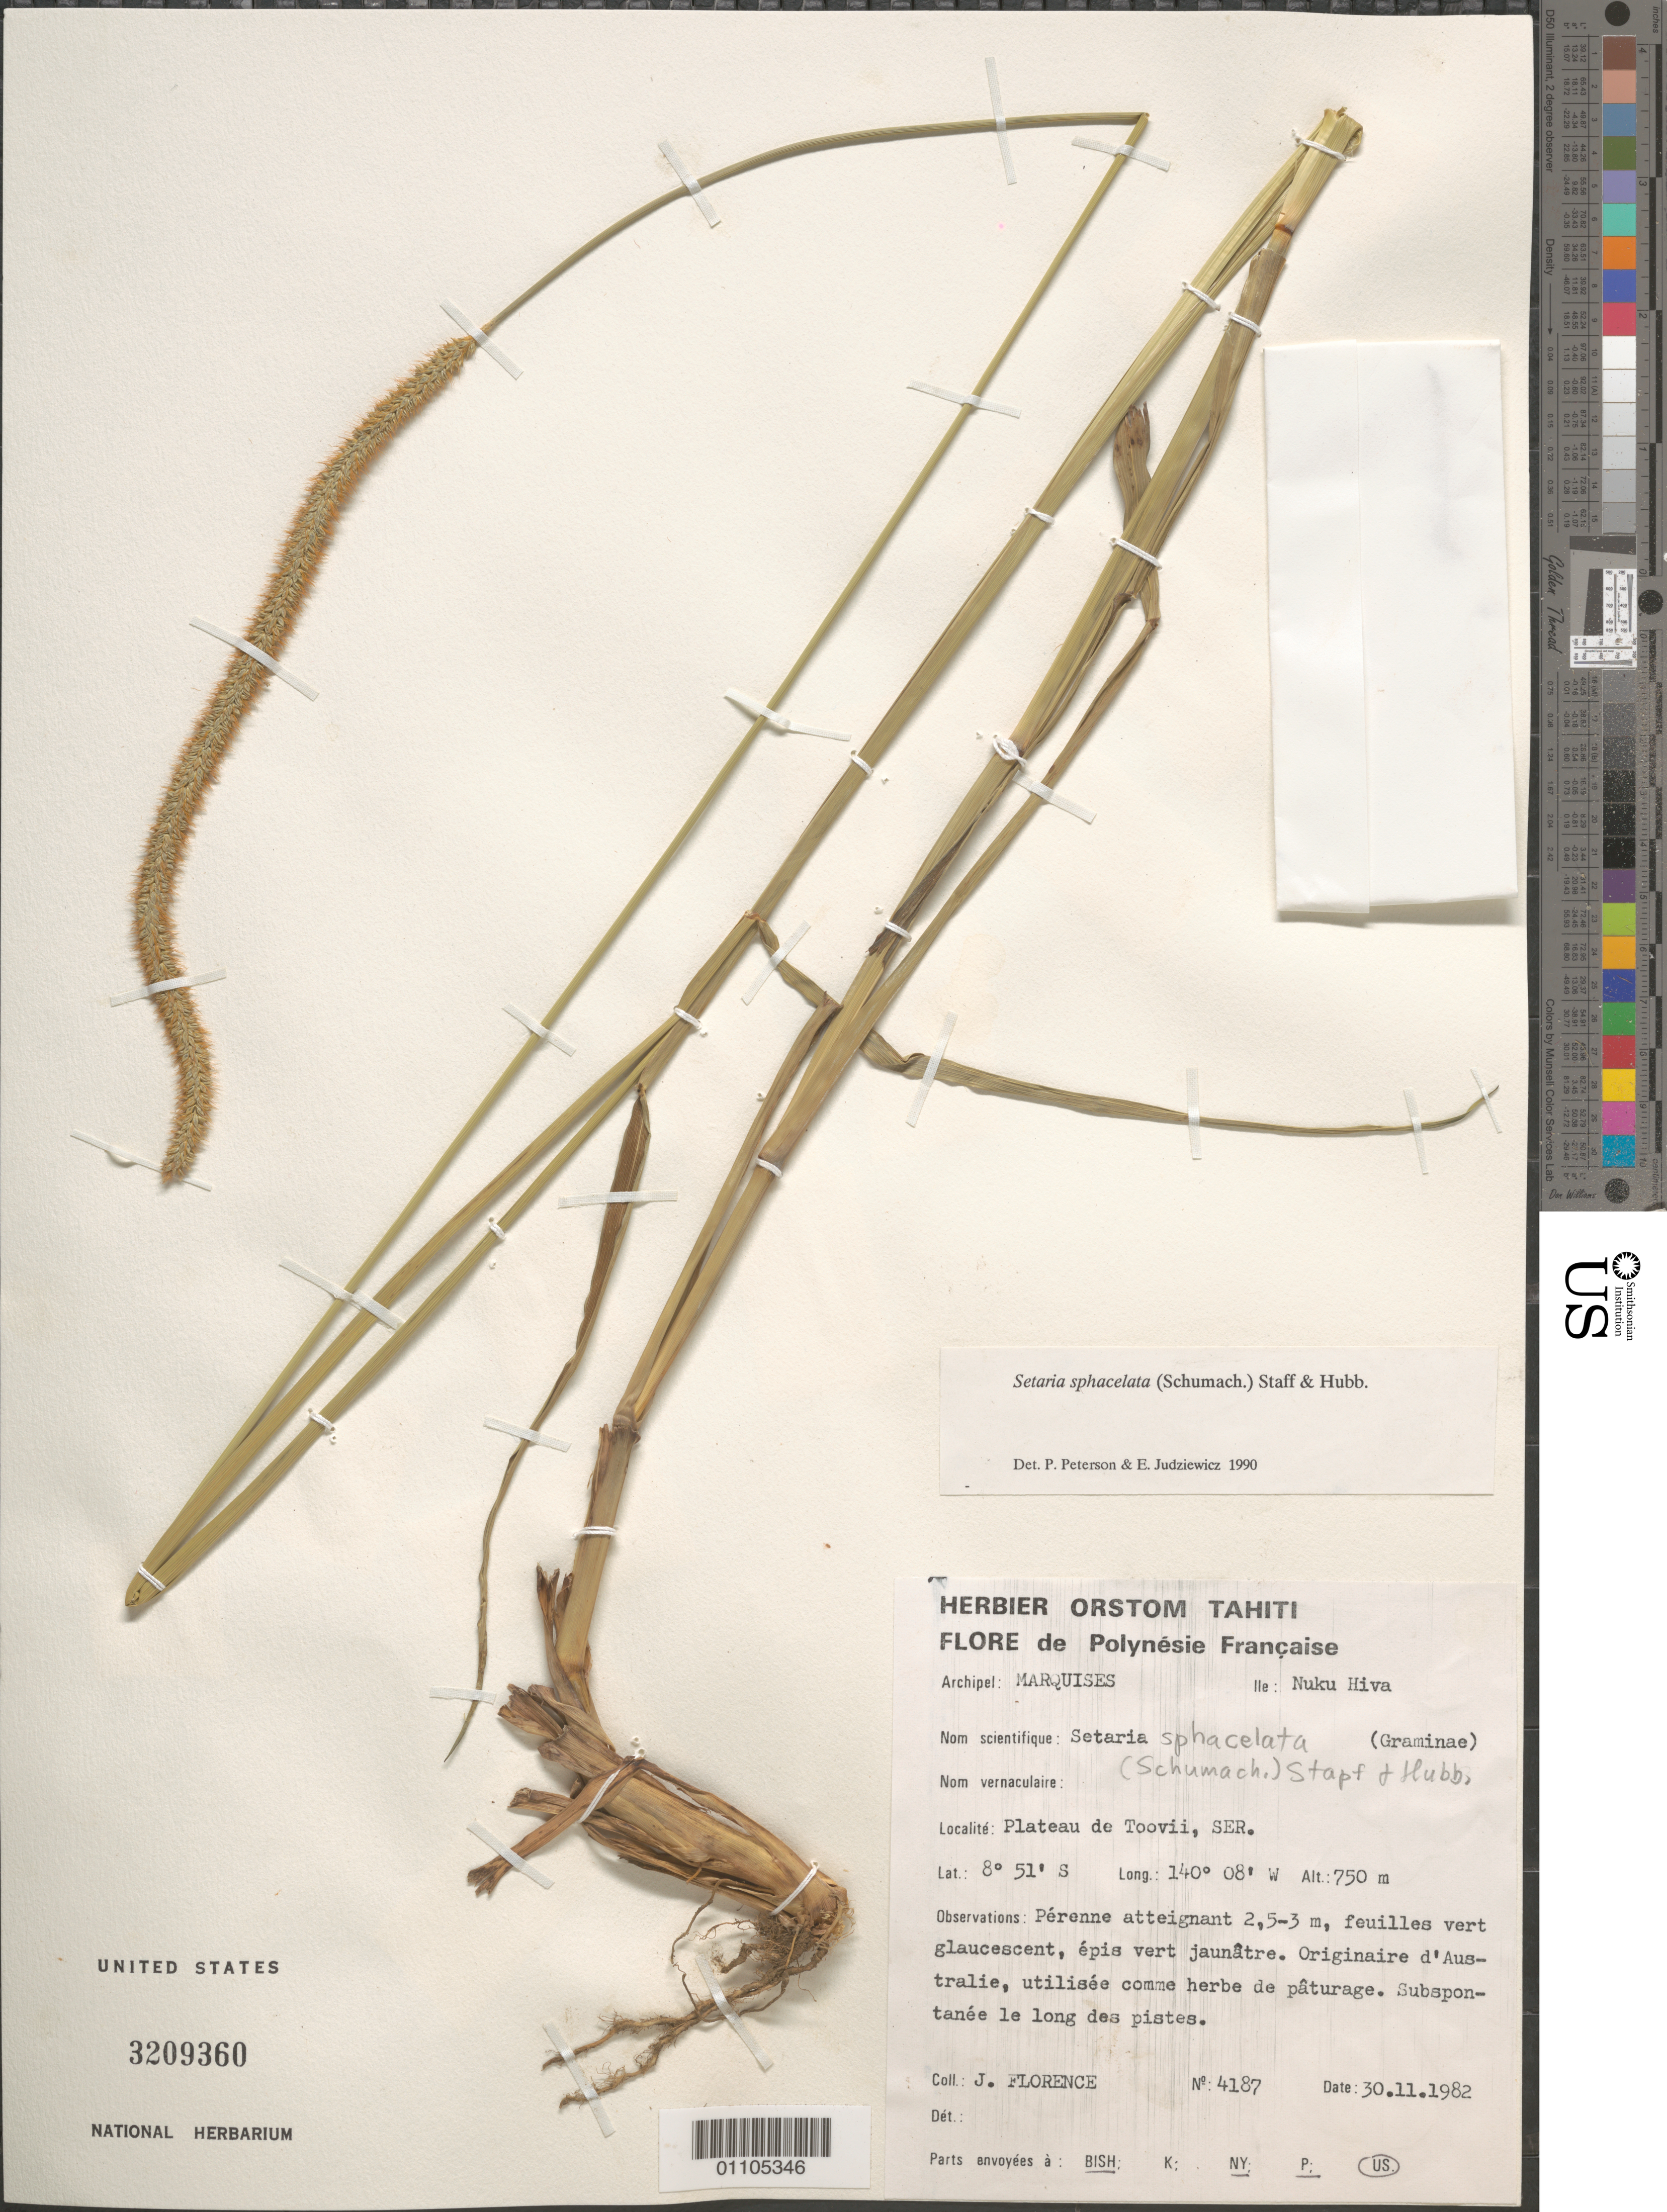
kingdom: Plantae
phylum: Tracheophyta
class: Liliopsida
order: Poales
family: Poaceae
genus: Setaria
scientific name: Setaria sphacelata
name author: (Schumach.) Stapf & Hubb. ex Moss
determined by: Peterson, P. M.; Judziewicz, E. J.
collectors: J. Florence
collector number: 4187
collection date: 1982-11-30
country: French Polynesia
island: Nuku Hiva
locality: Plateau de Toovii, SER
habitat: subspontanee le long des pistes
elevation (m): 750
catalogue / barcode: US 3209360